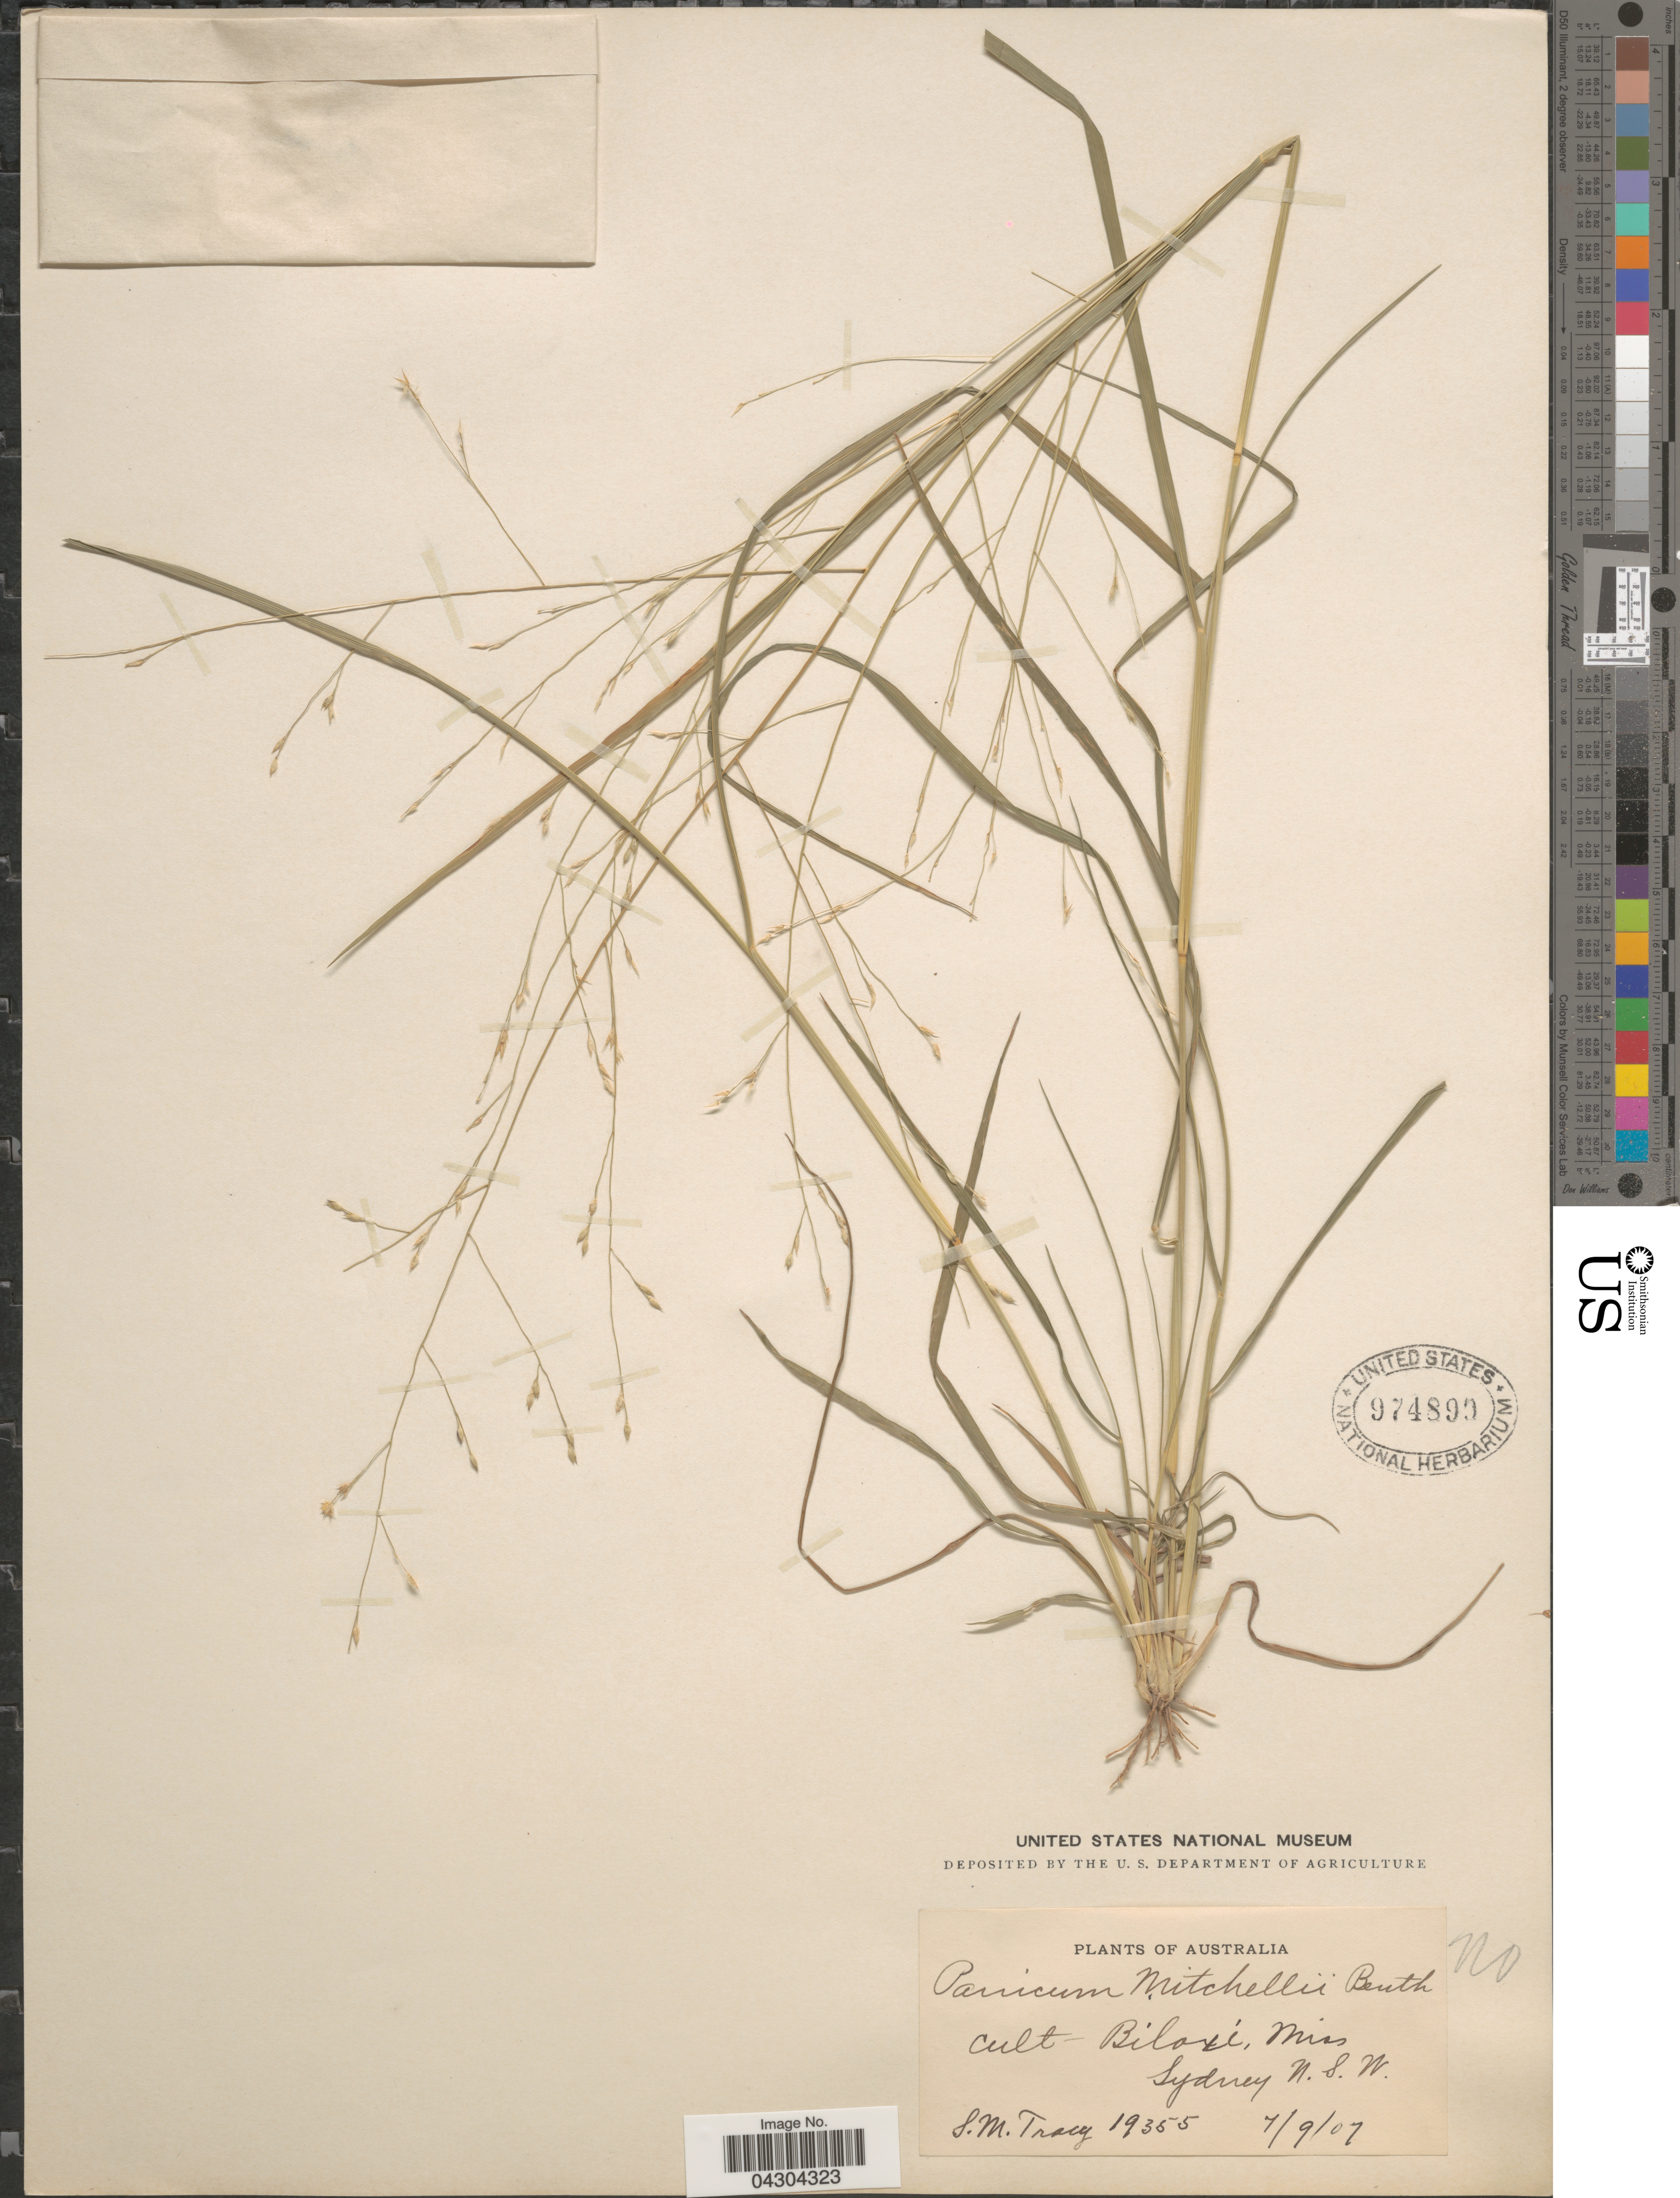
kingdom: Plantae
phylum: Tracheophyta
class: Liliopsida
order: Poales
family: Poaceae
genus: Panicum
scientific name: Panicum mitchellii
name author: Benth.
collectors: S. M. Tracy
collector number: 19355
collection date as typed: Transcribed d/m/y: 9/7/7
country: United States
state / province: Mississippi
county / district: Harrison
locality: Biloxi.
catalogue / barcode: US 974890